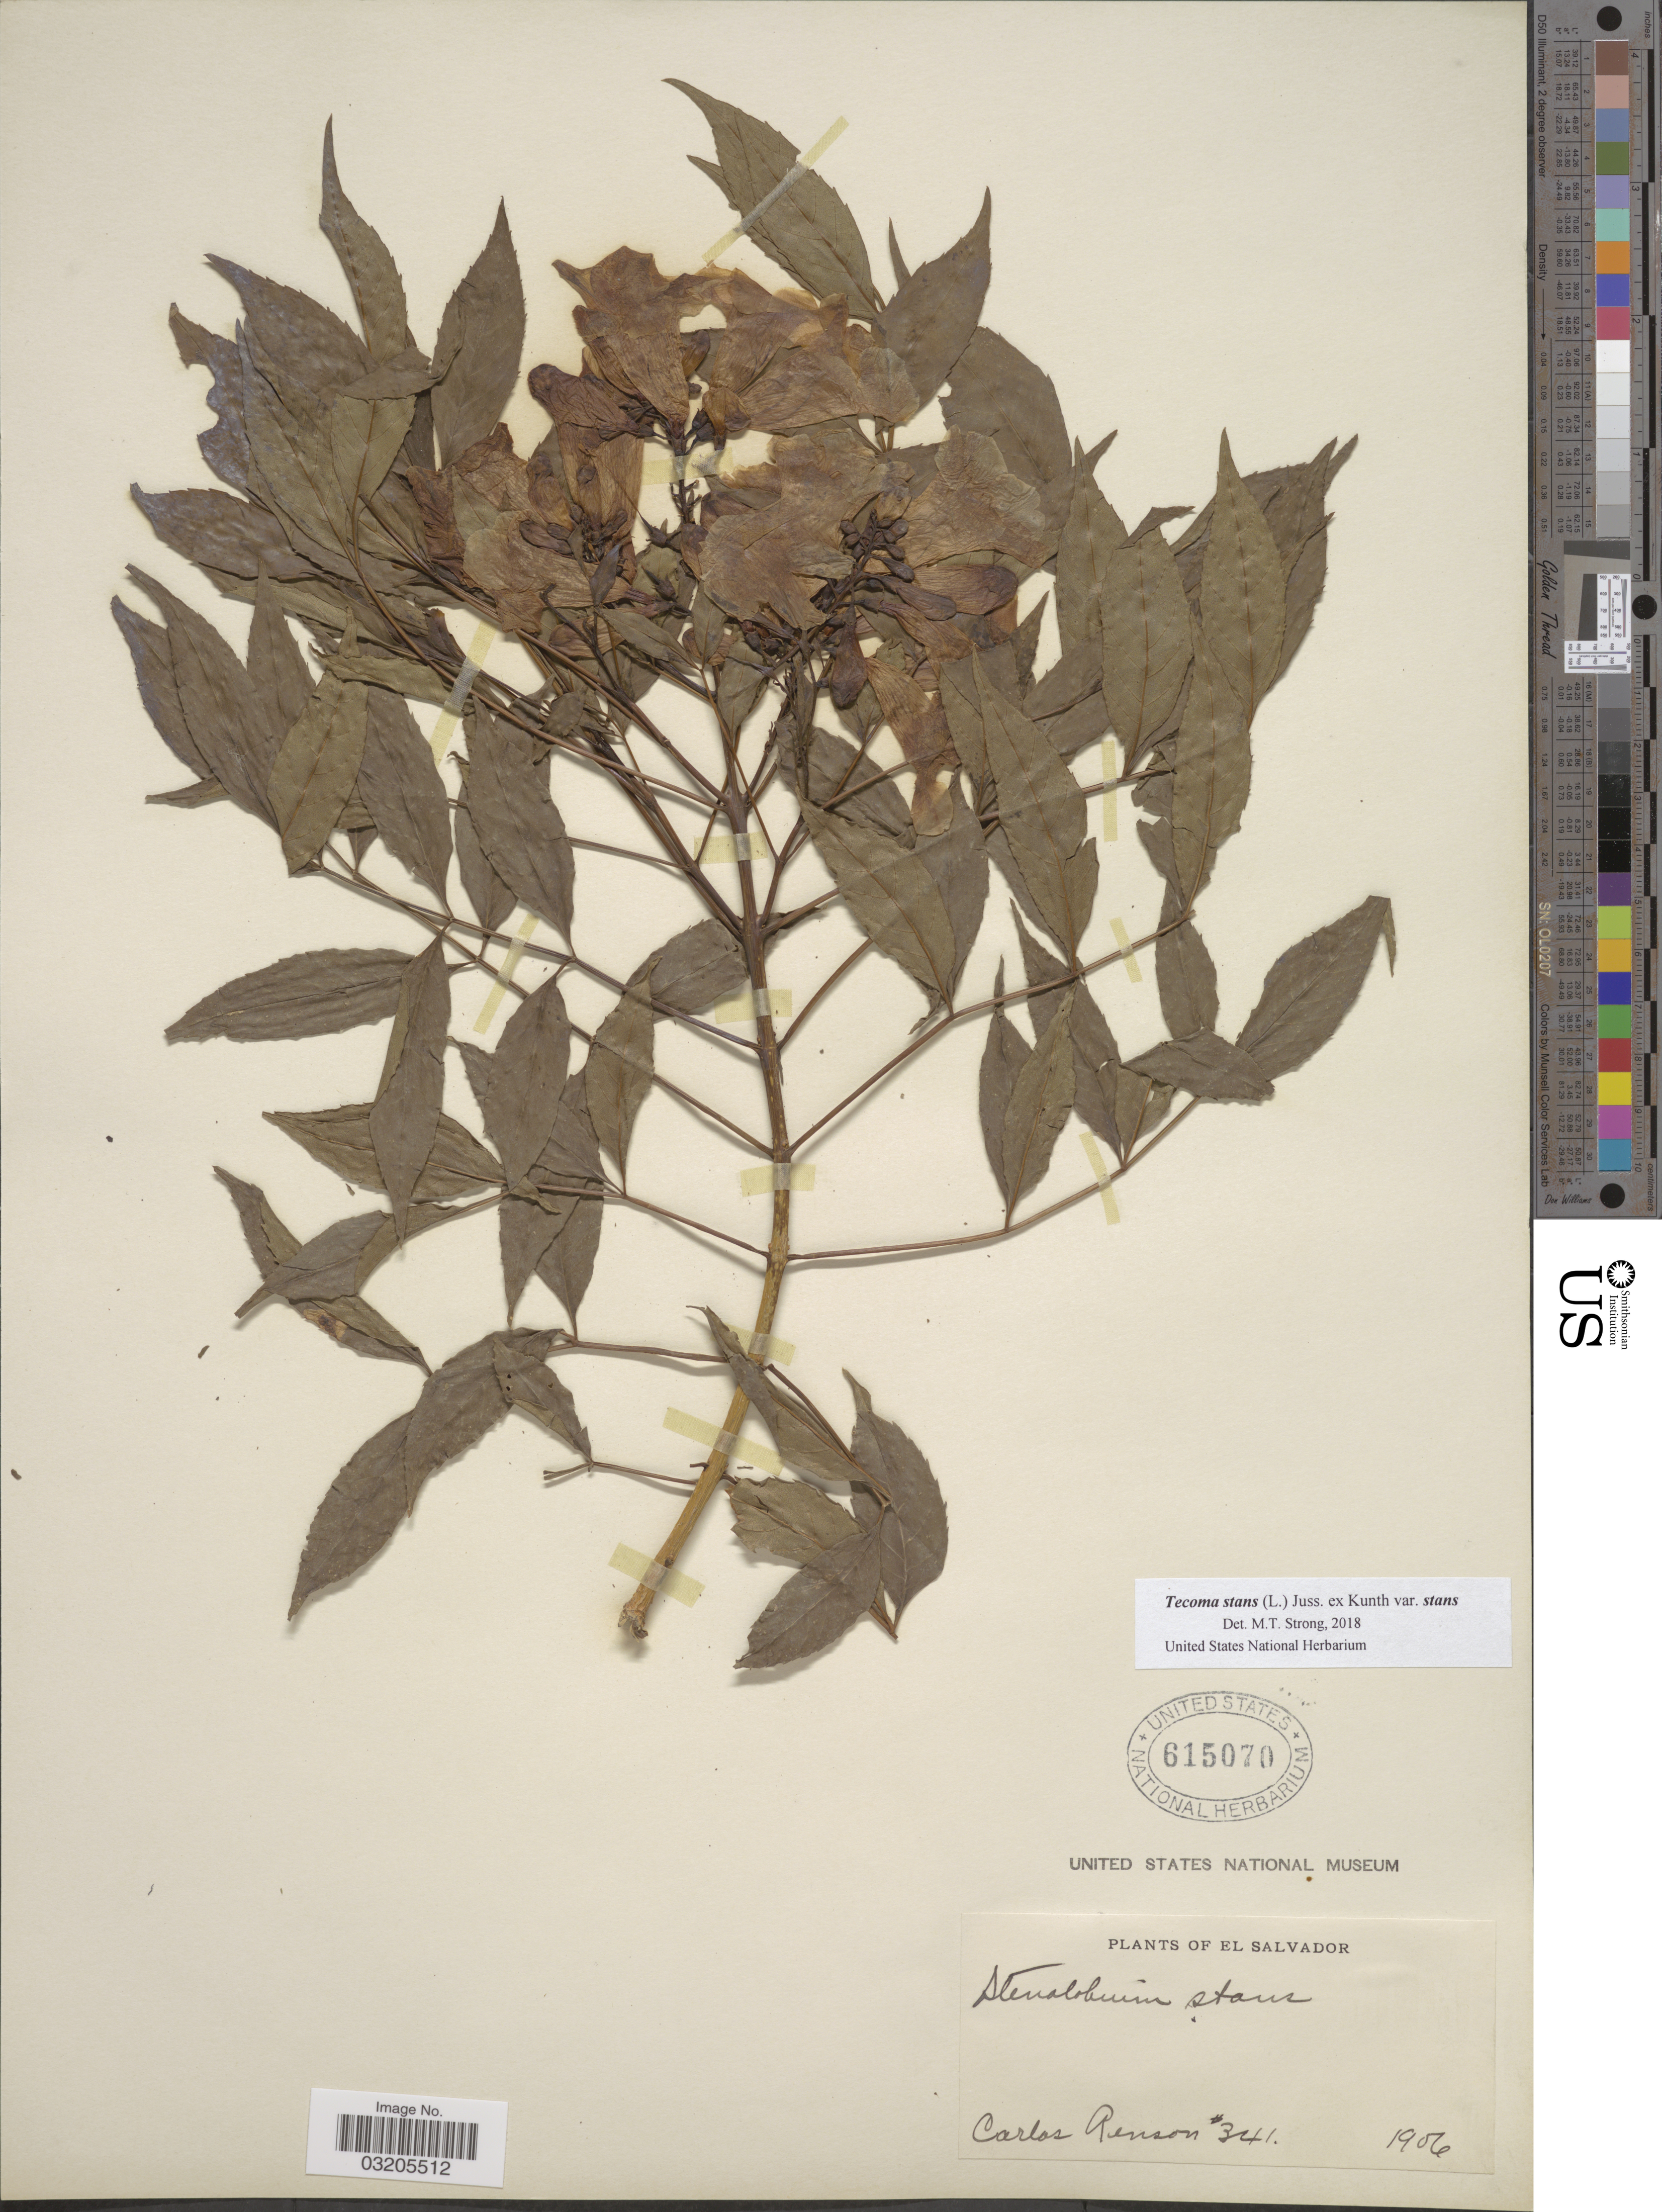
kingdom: Plantae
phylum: Tracheophyta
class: Magnoliopsida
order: Lamiales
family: Bignoniaceae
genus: Tecoma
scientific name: Tecoma stans var. stans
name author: (L.) Juss. ex Kunth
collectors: C. Renson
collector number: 341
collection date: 1906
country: El Salvador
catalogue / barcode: US 615070